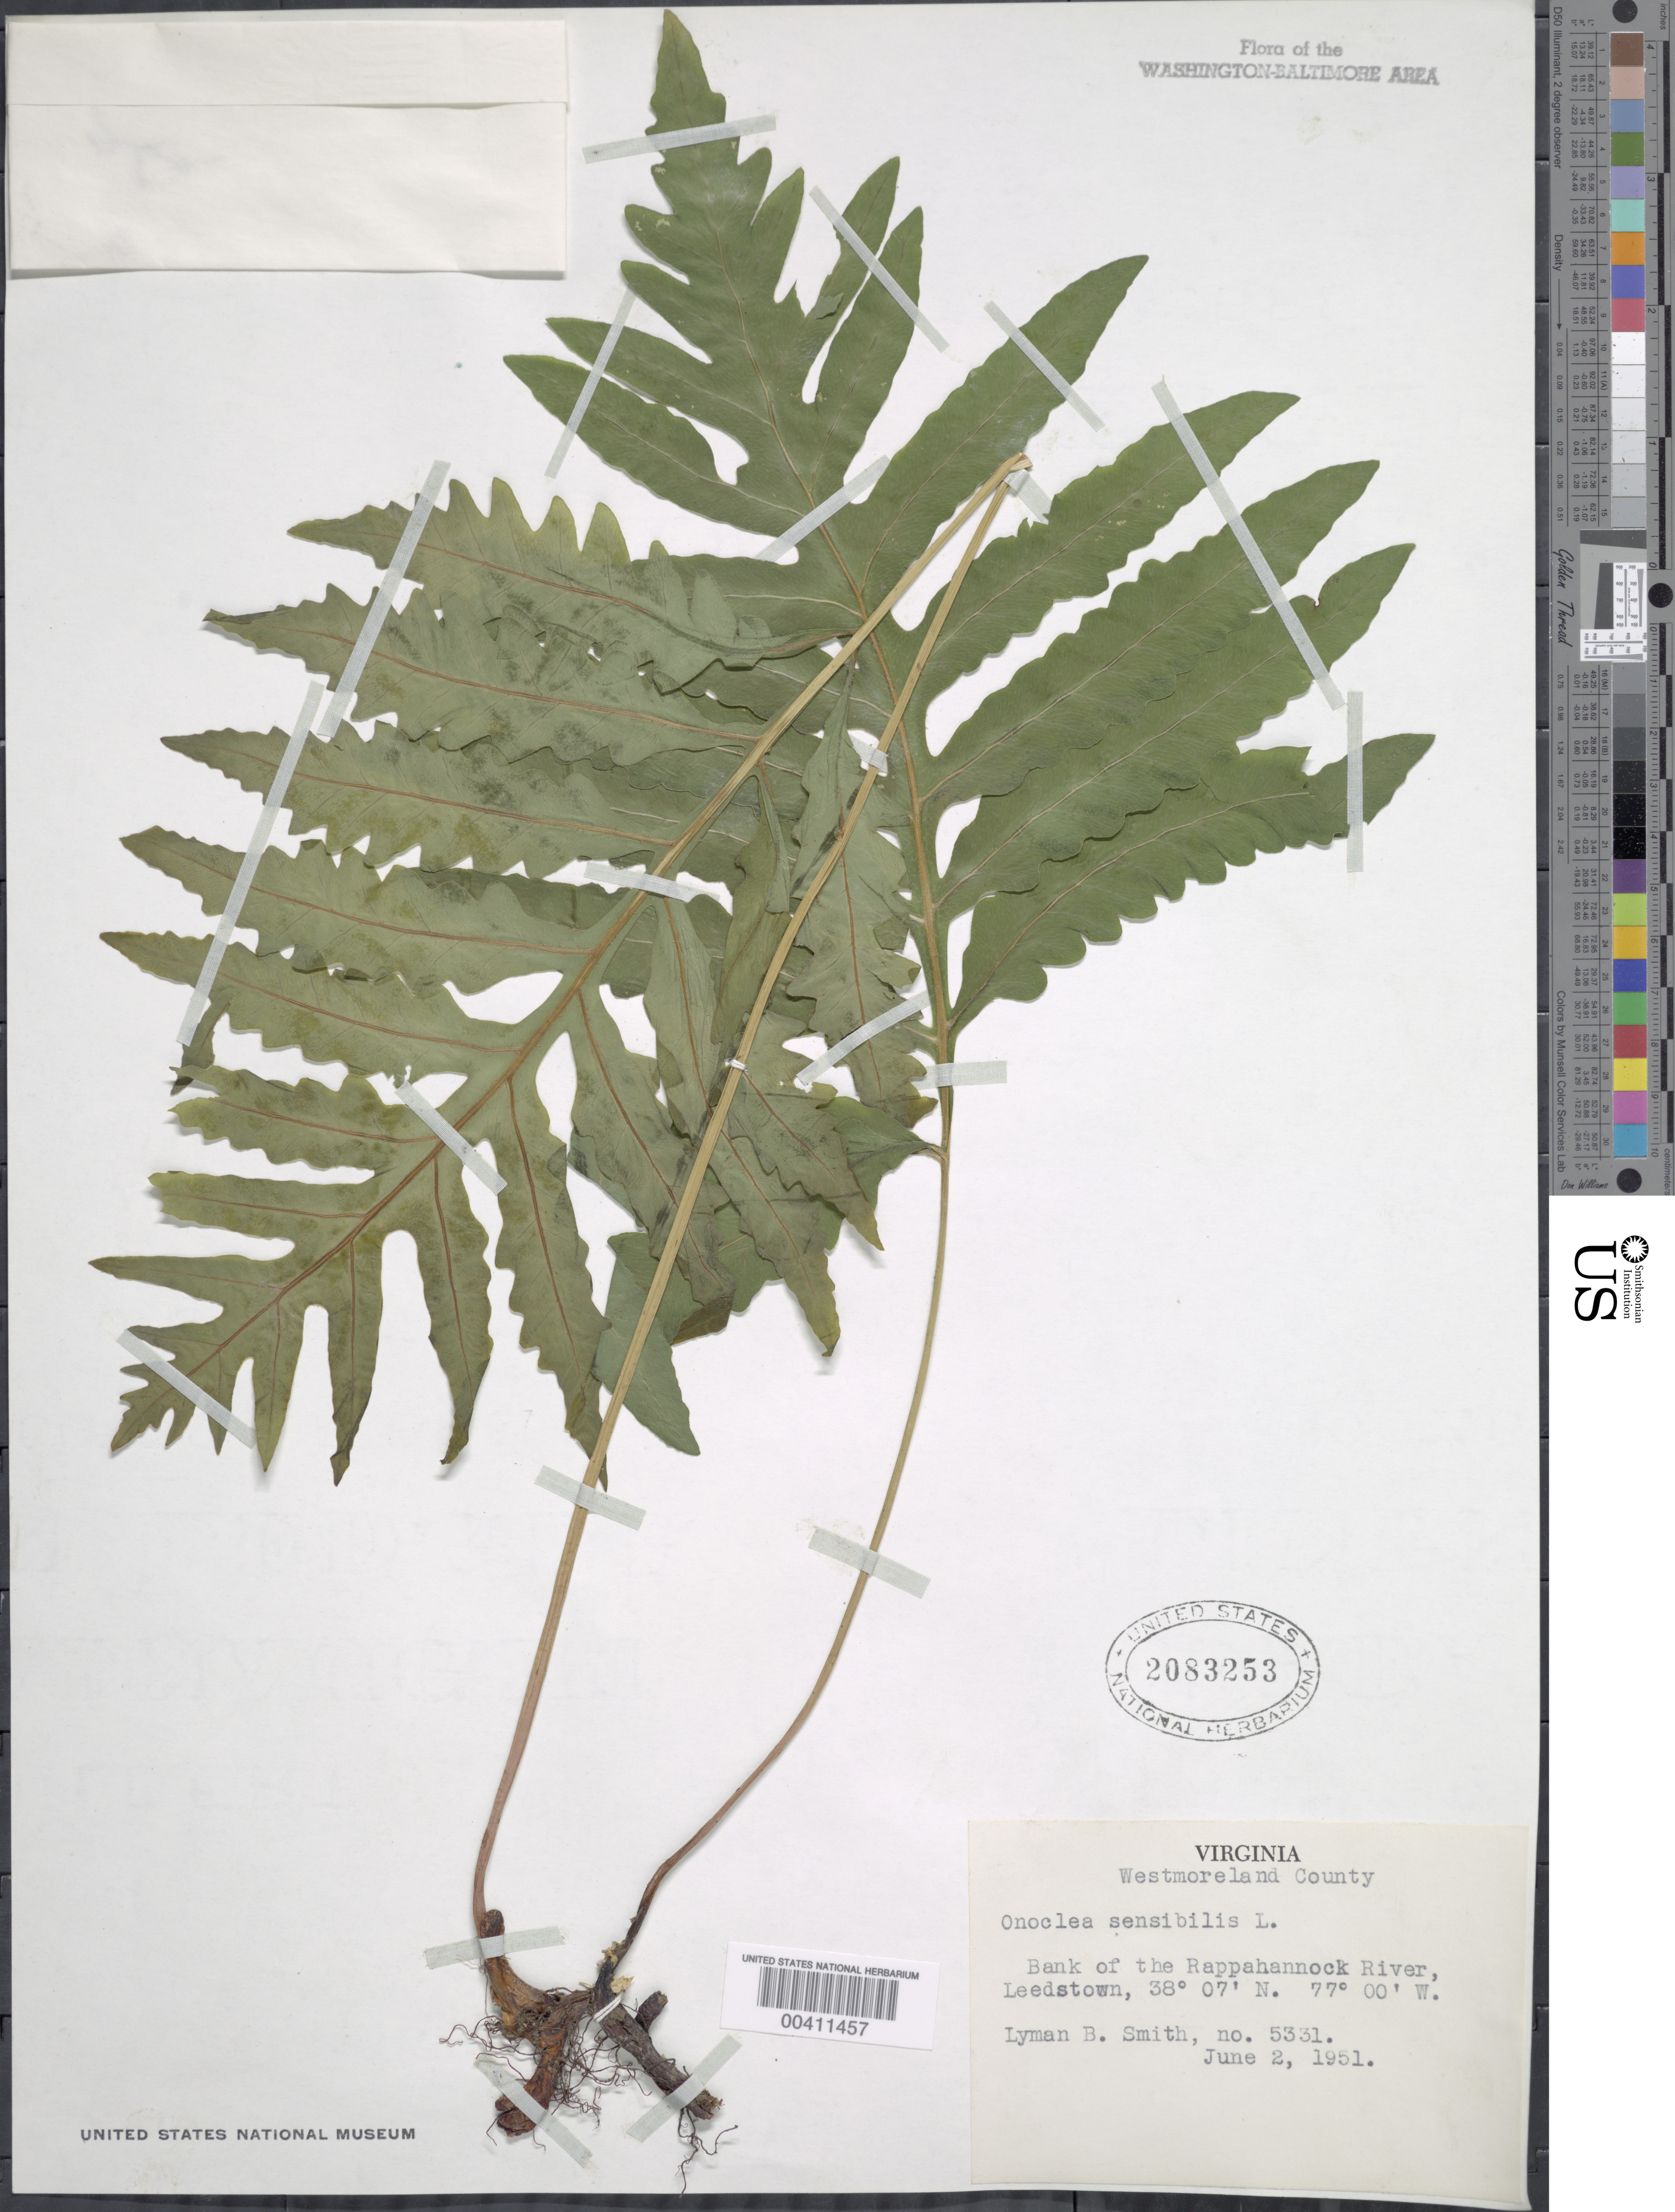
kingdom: Plantae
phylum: Tracheophyta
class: Polypodiopsida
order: Polypodiales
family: Onocleaceae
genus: Onoclea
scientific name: Onoclea sensibilis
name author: L.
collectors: L. Smith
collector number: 5331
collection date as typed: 02 Jun 1951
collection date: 1951-06-02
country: United States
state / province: Virginia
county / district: Westmoreland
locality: Rappahannock River, Leedstown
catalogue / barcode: US 2083253